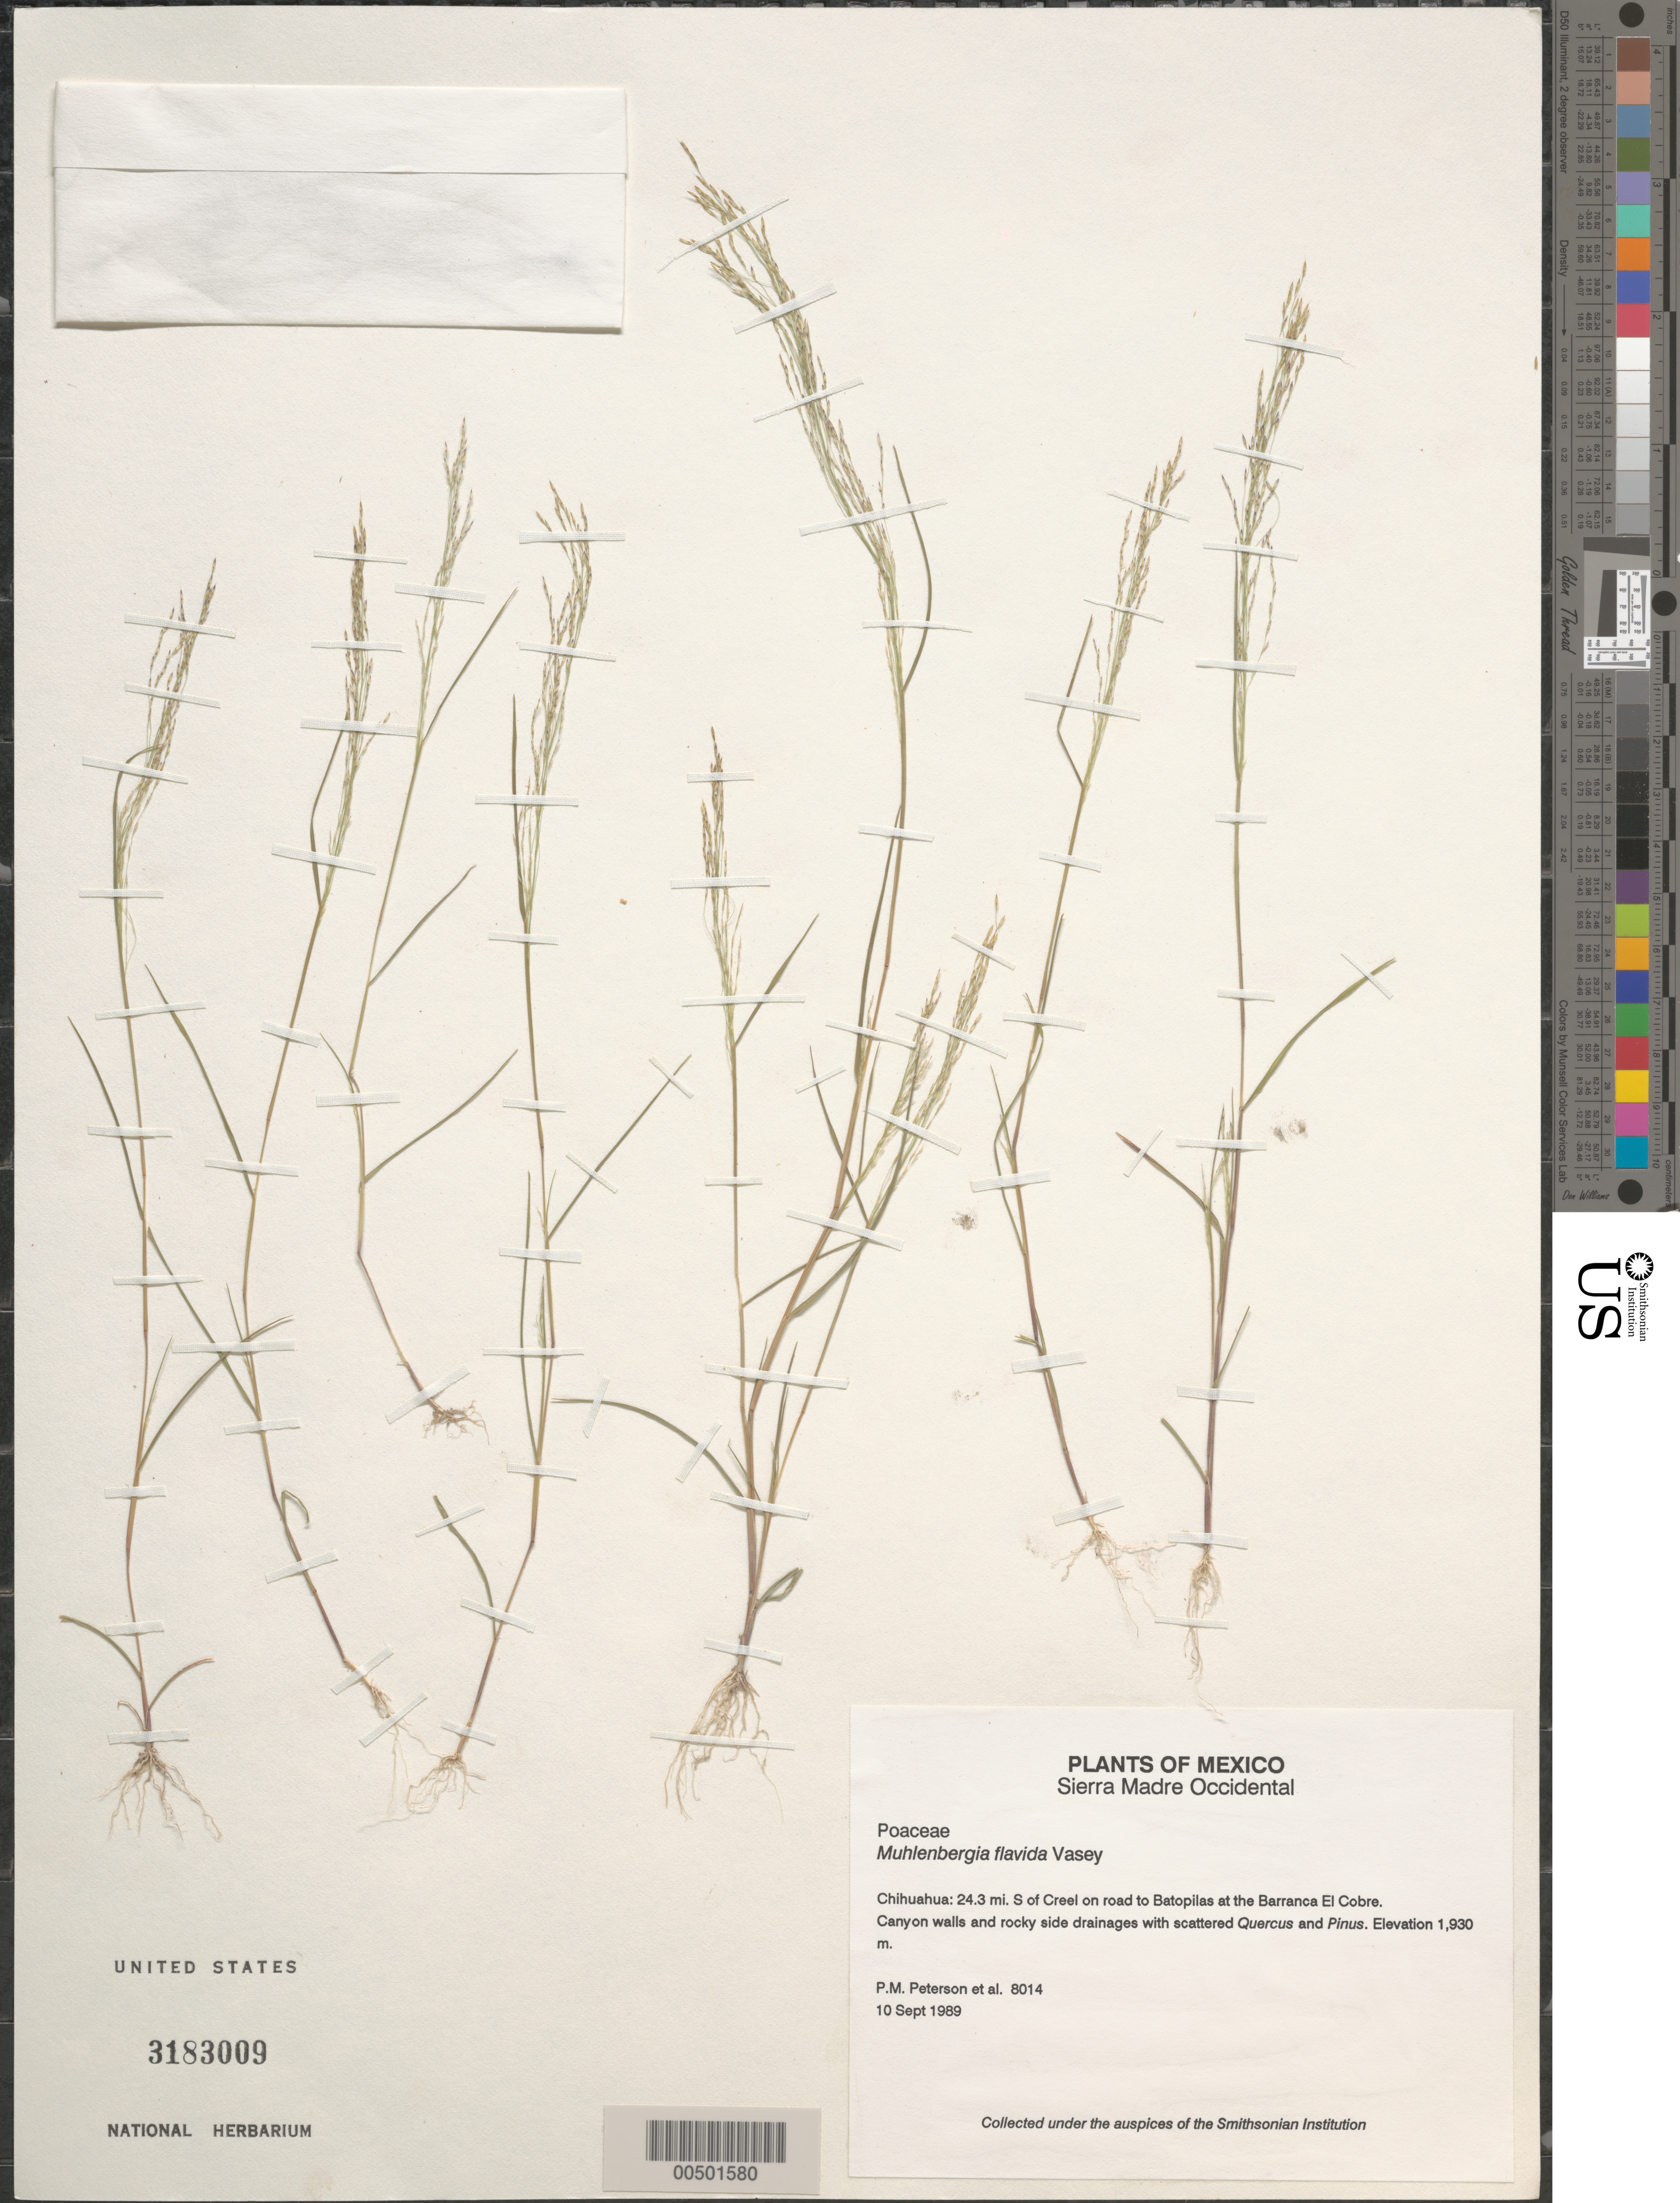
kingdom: Plantae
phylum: Tracheophyta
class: Liliopsida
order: Poales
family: Poaceae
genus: Muhlenbergia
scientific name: Muhlenbergia flavida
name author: Vasey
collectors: P. M. Peterson, C. R. Annable & Y. Herrera Arrieta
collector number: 08014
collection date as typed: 10 Sep 1989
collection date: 1989-09-10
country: Mexico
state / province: Chihuahua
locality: Sierra Madre Occidental, 24.3 mi. S of Creel on road to Batopilas at the Barranca El Cobre.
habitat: Canyon walls and rocky side drainages with scattered Quercus and Pinus.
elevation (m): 1930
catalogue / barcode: US 3183009